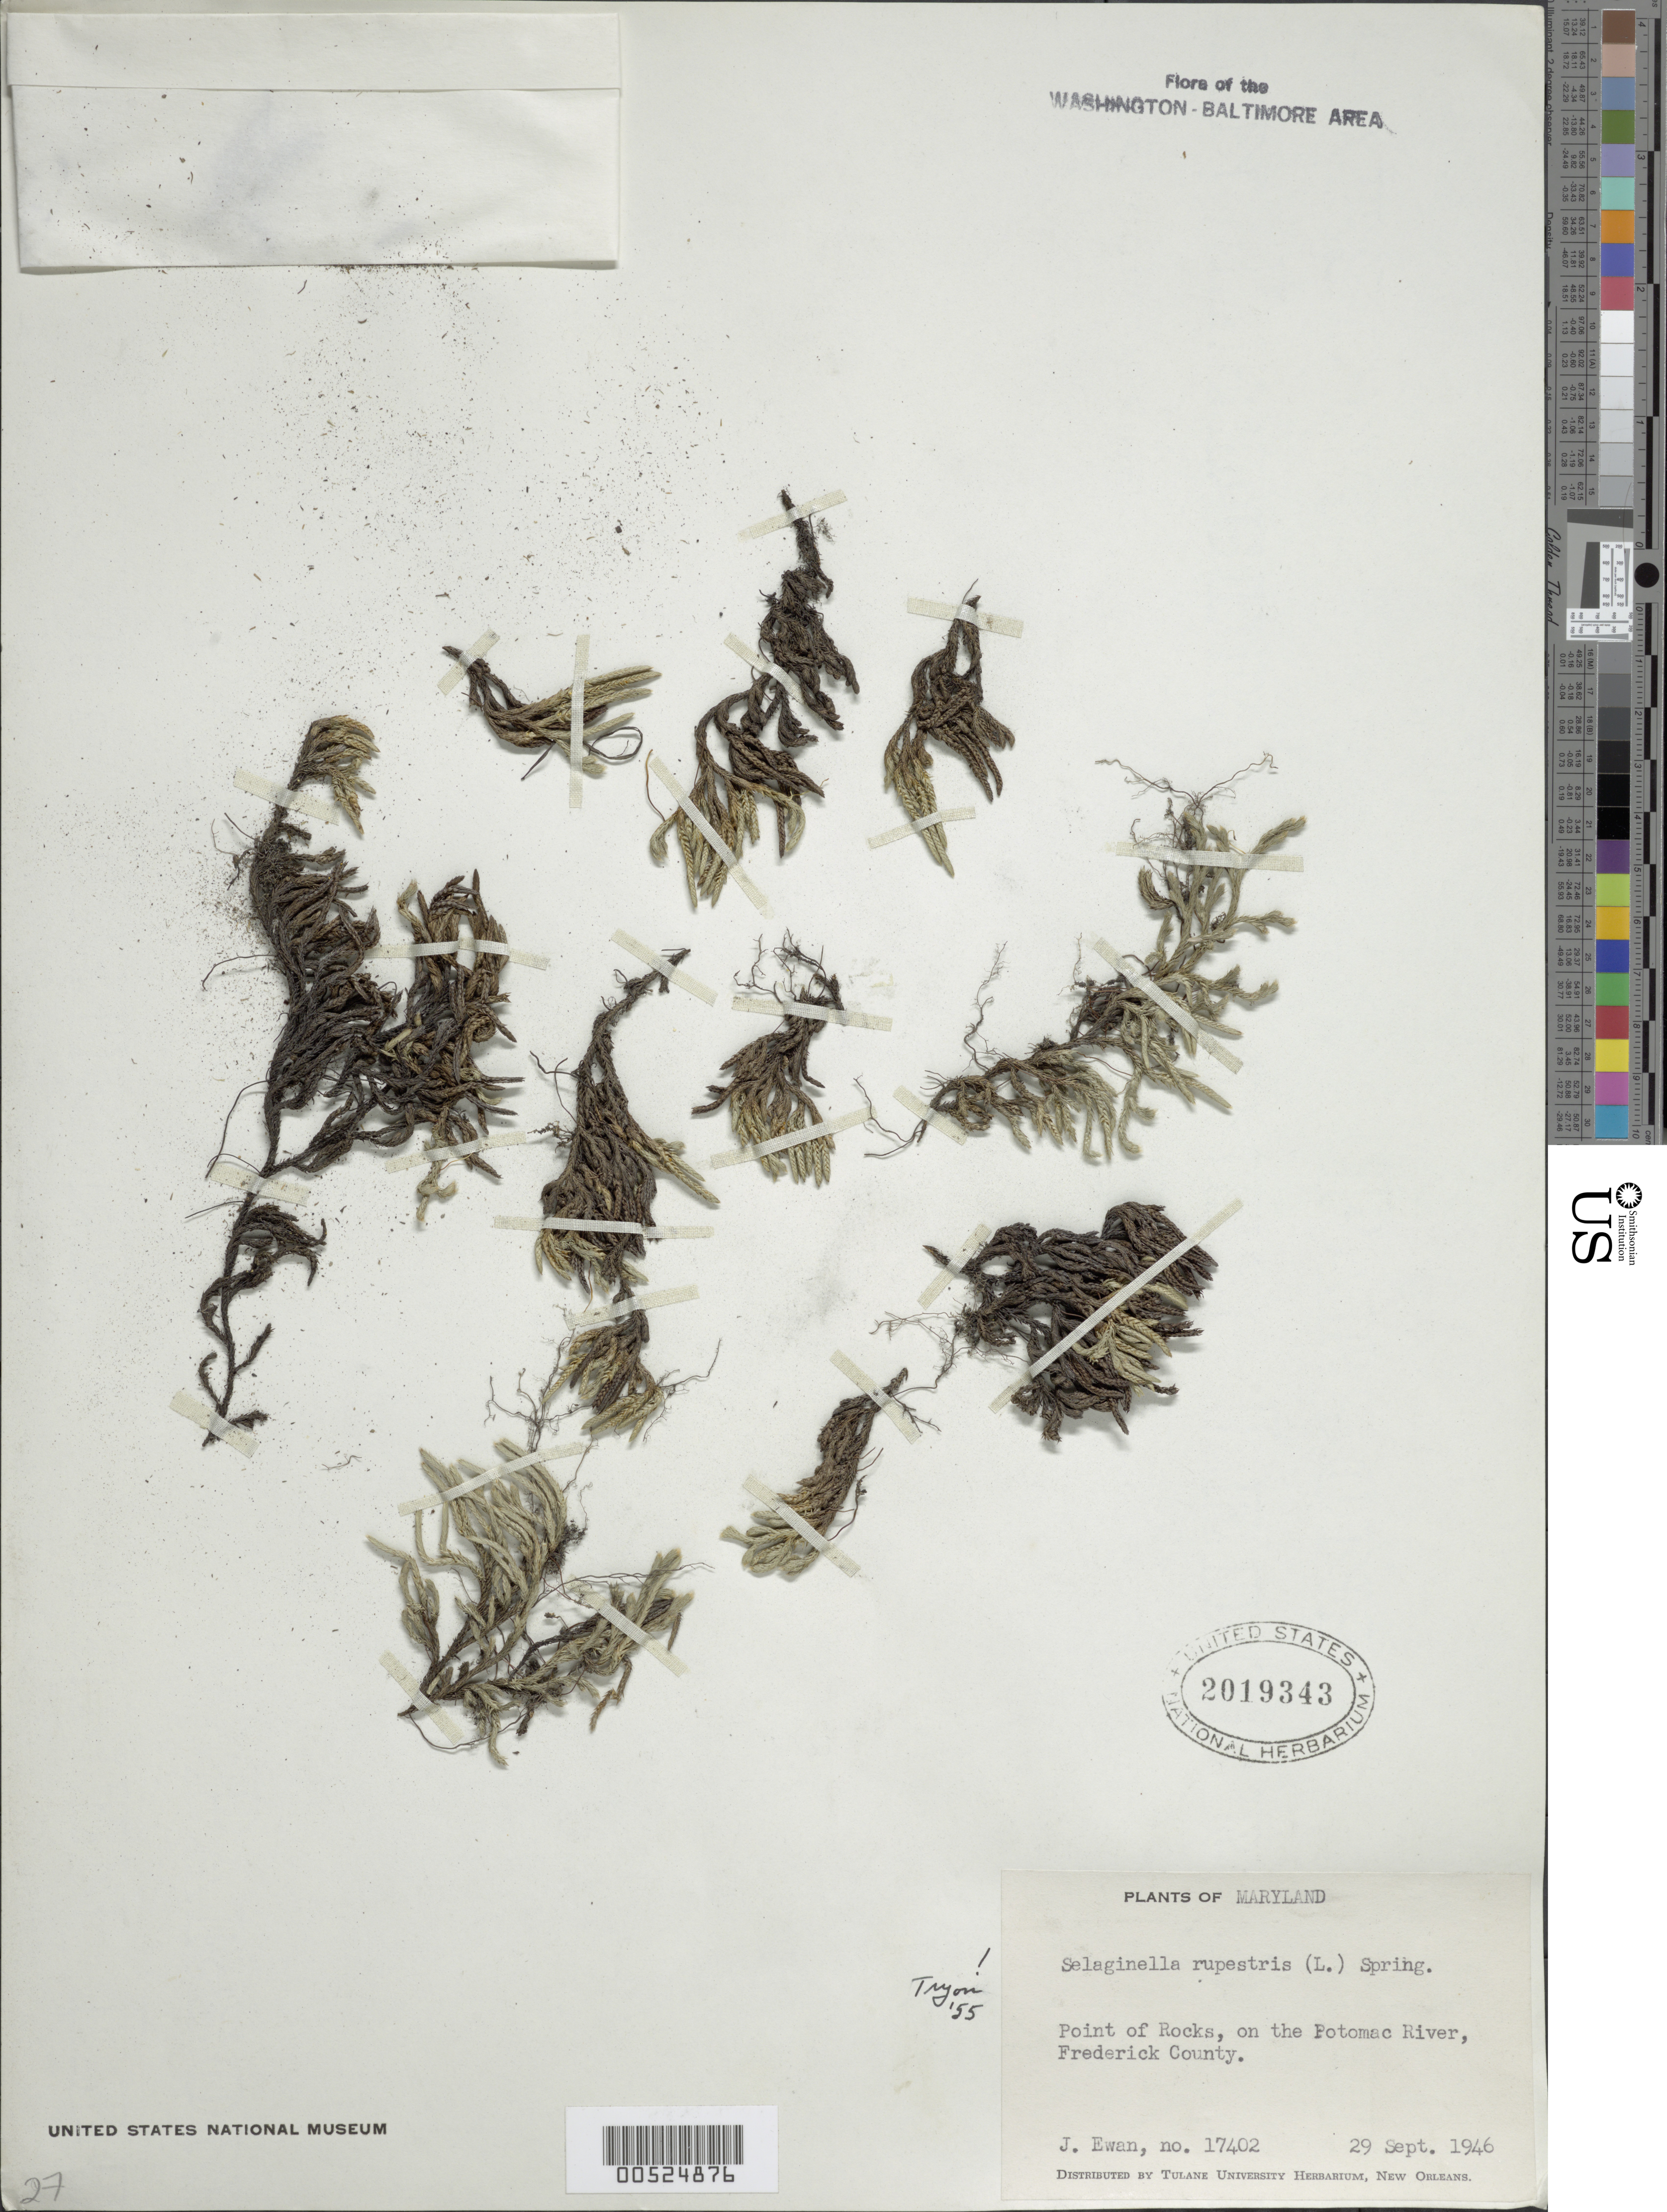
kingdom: Plantae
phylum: Tracheophyta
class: Lycopodiopsida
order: Selaginellales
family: Selaginellaceae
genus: Selaginella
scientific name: Selaginella rupestris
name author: (L.) Spring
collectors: J. A. Ewan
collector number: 17402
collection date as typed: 29 Sep 1946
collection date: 1946-09-29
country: United States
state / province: Maryland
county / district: Frederick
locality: Point of Rocks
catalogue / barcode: US 2019343